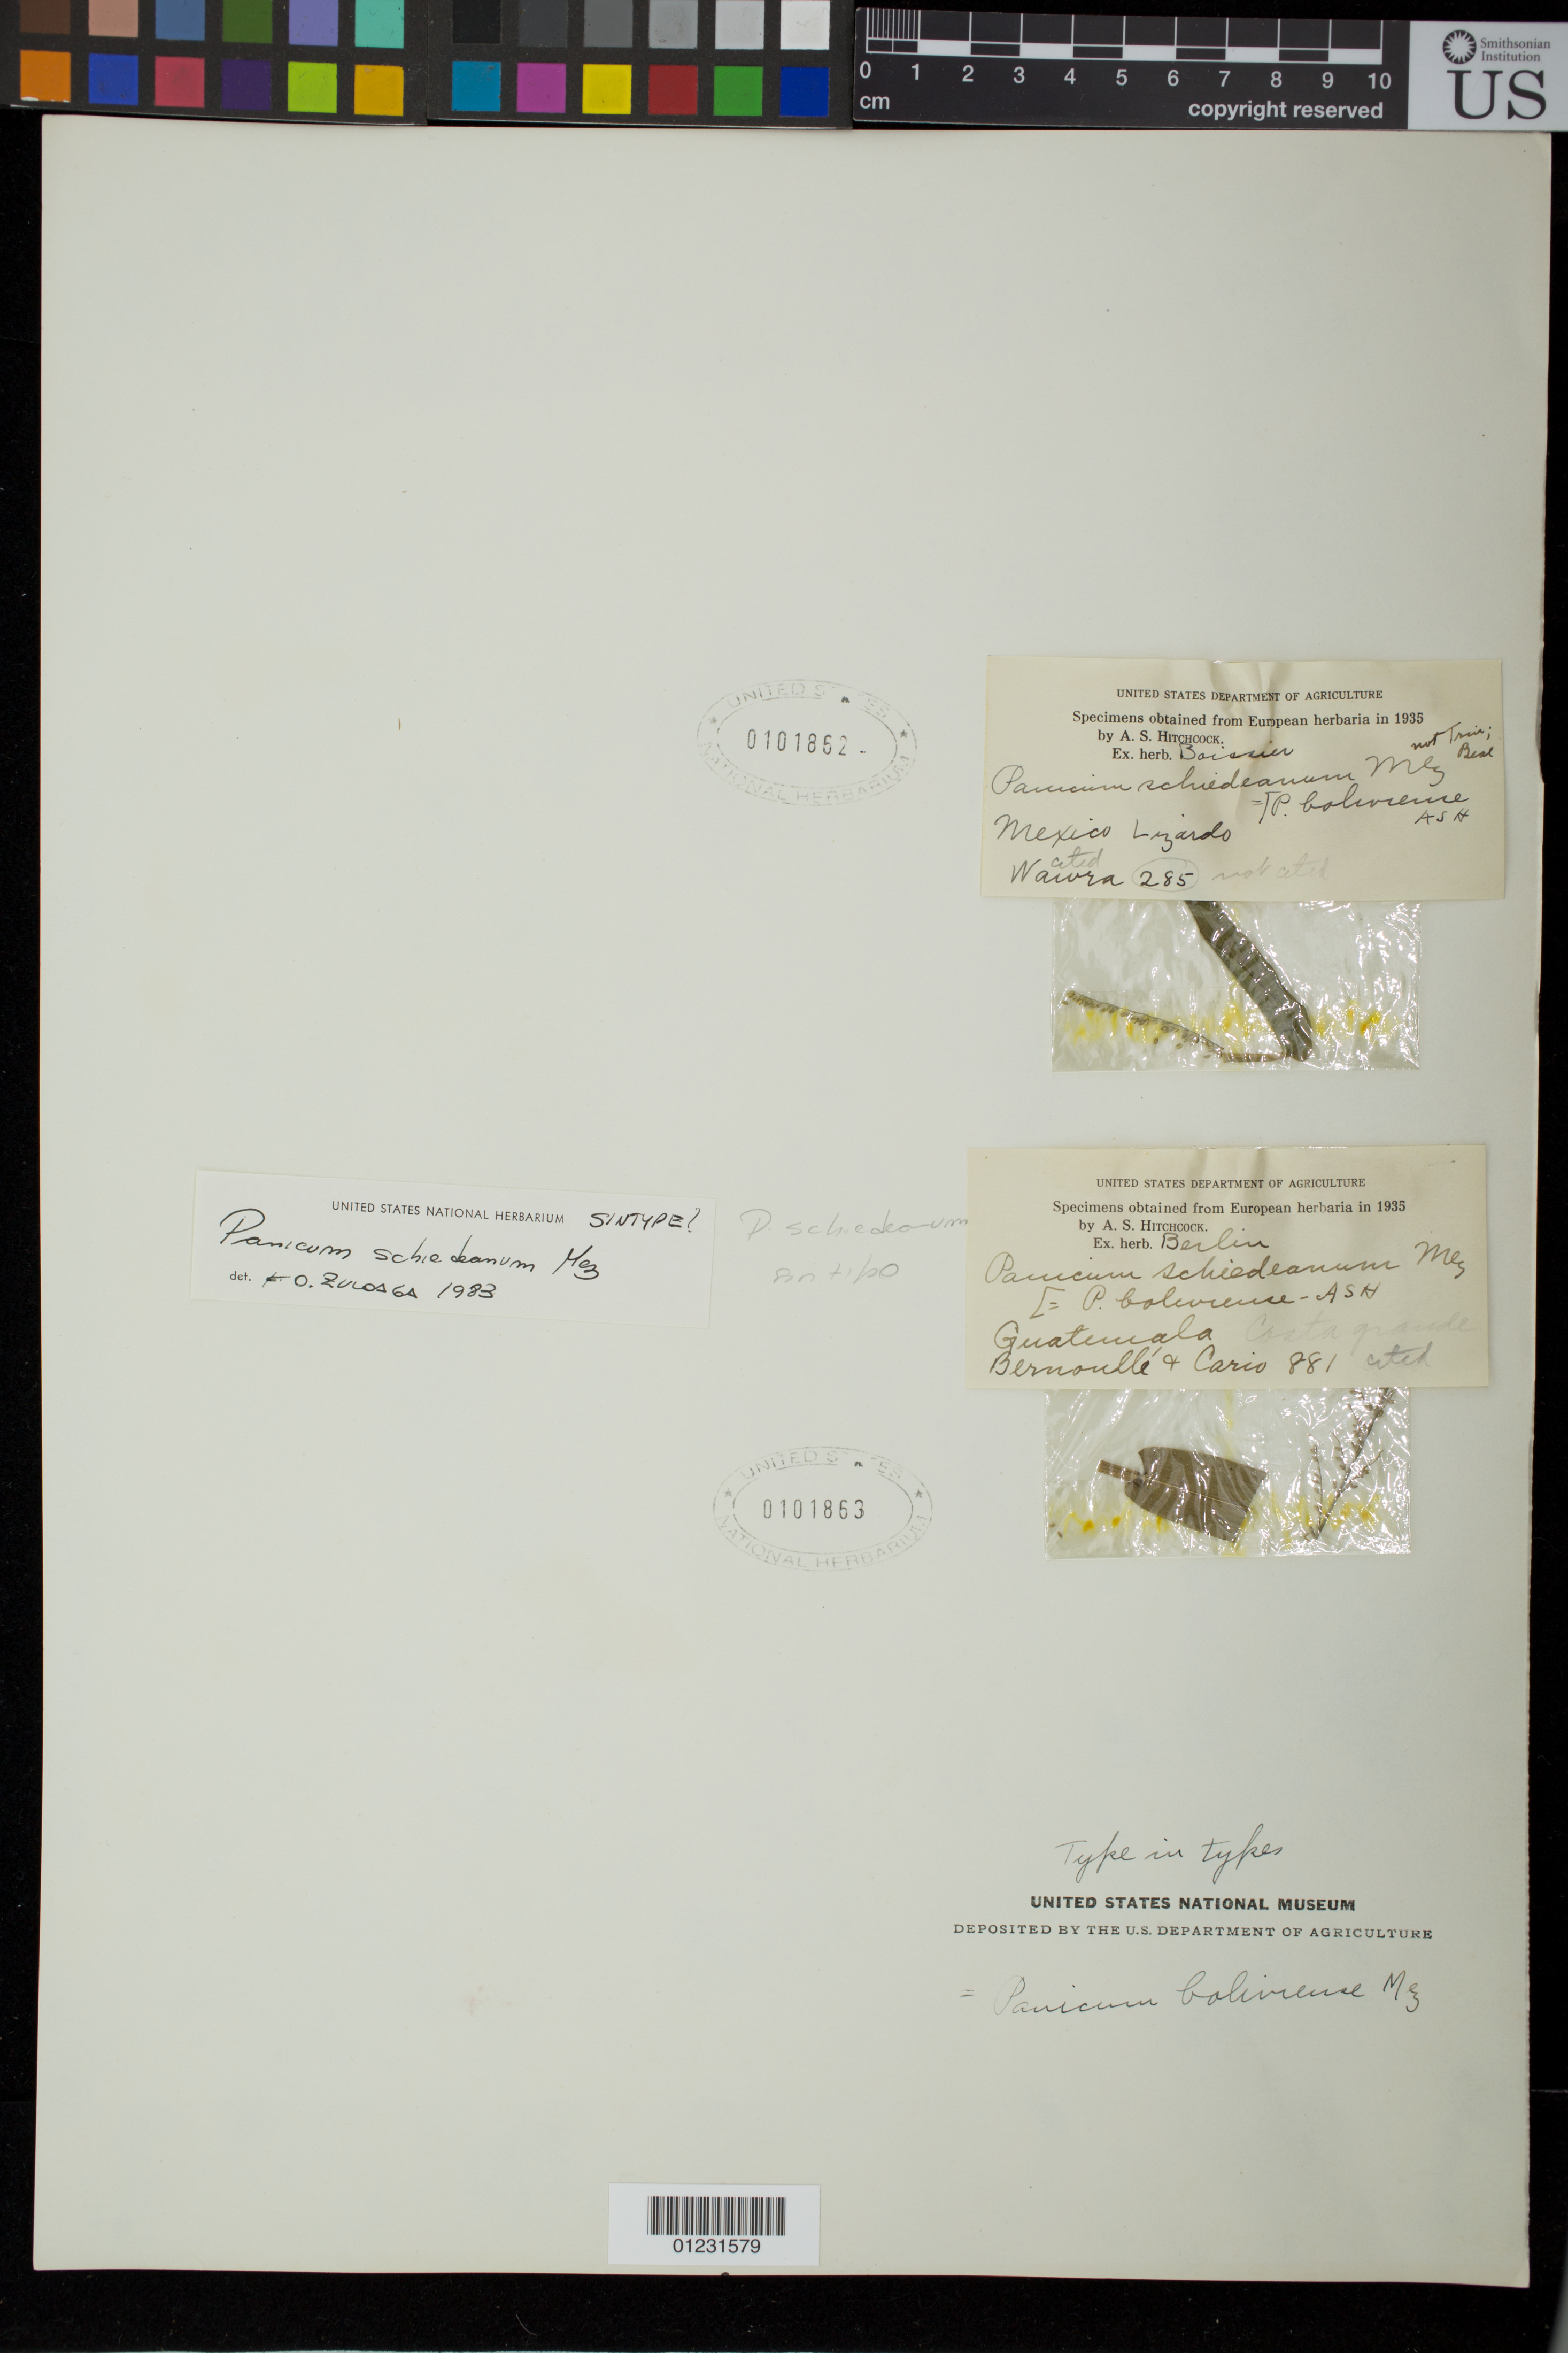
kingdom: Plantae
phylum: Tracheophyta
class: Liliopsida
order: Poales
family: Poaceae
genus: Panicum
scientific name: Panicum schiedeanum Mez, nom. illeg.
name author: Mez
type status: Type Collection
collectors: H. Wawra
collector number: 285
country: Mexico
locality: Lizardo.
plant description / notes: Fragmentary material of type specimen ex herb. Boissier.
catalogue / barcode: US 101863